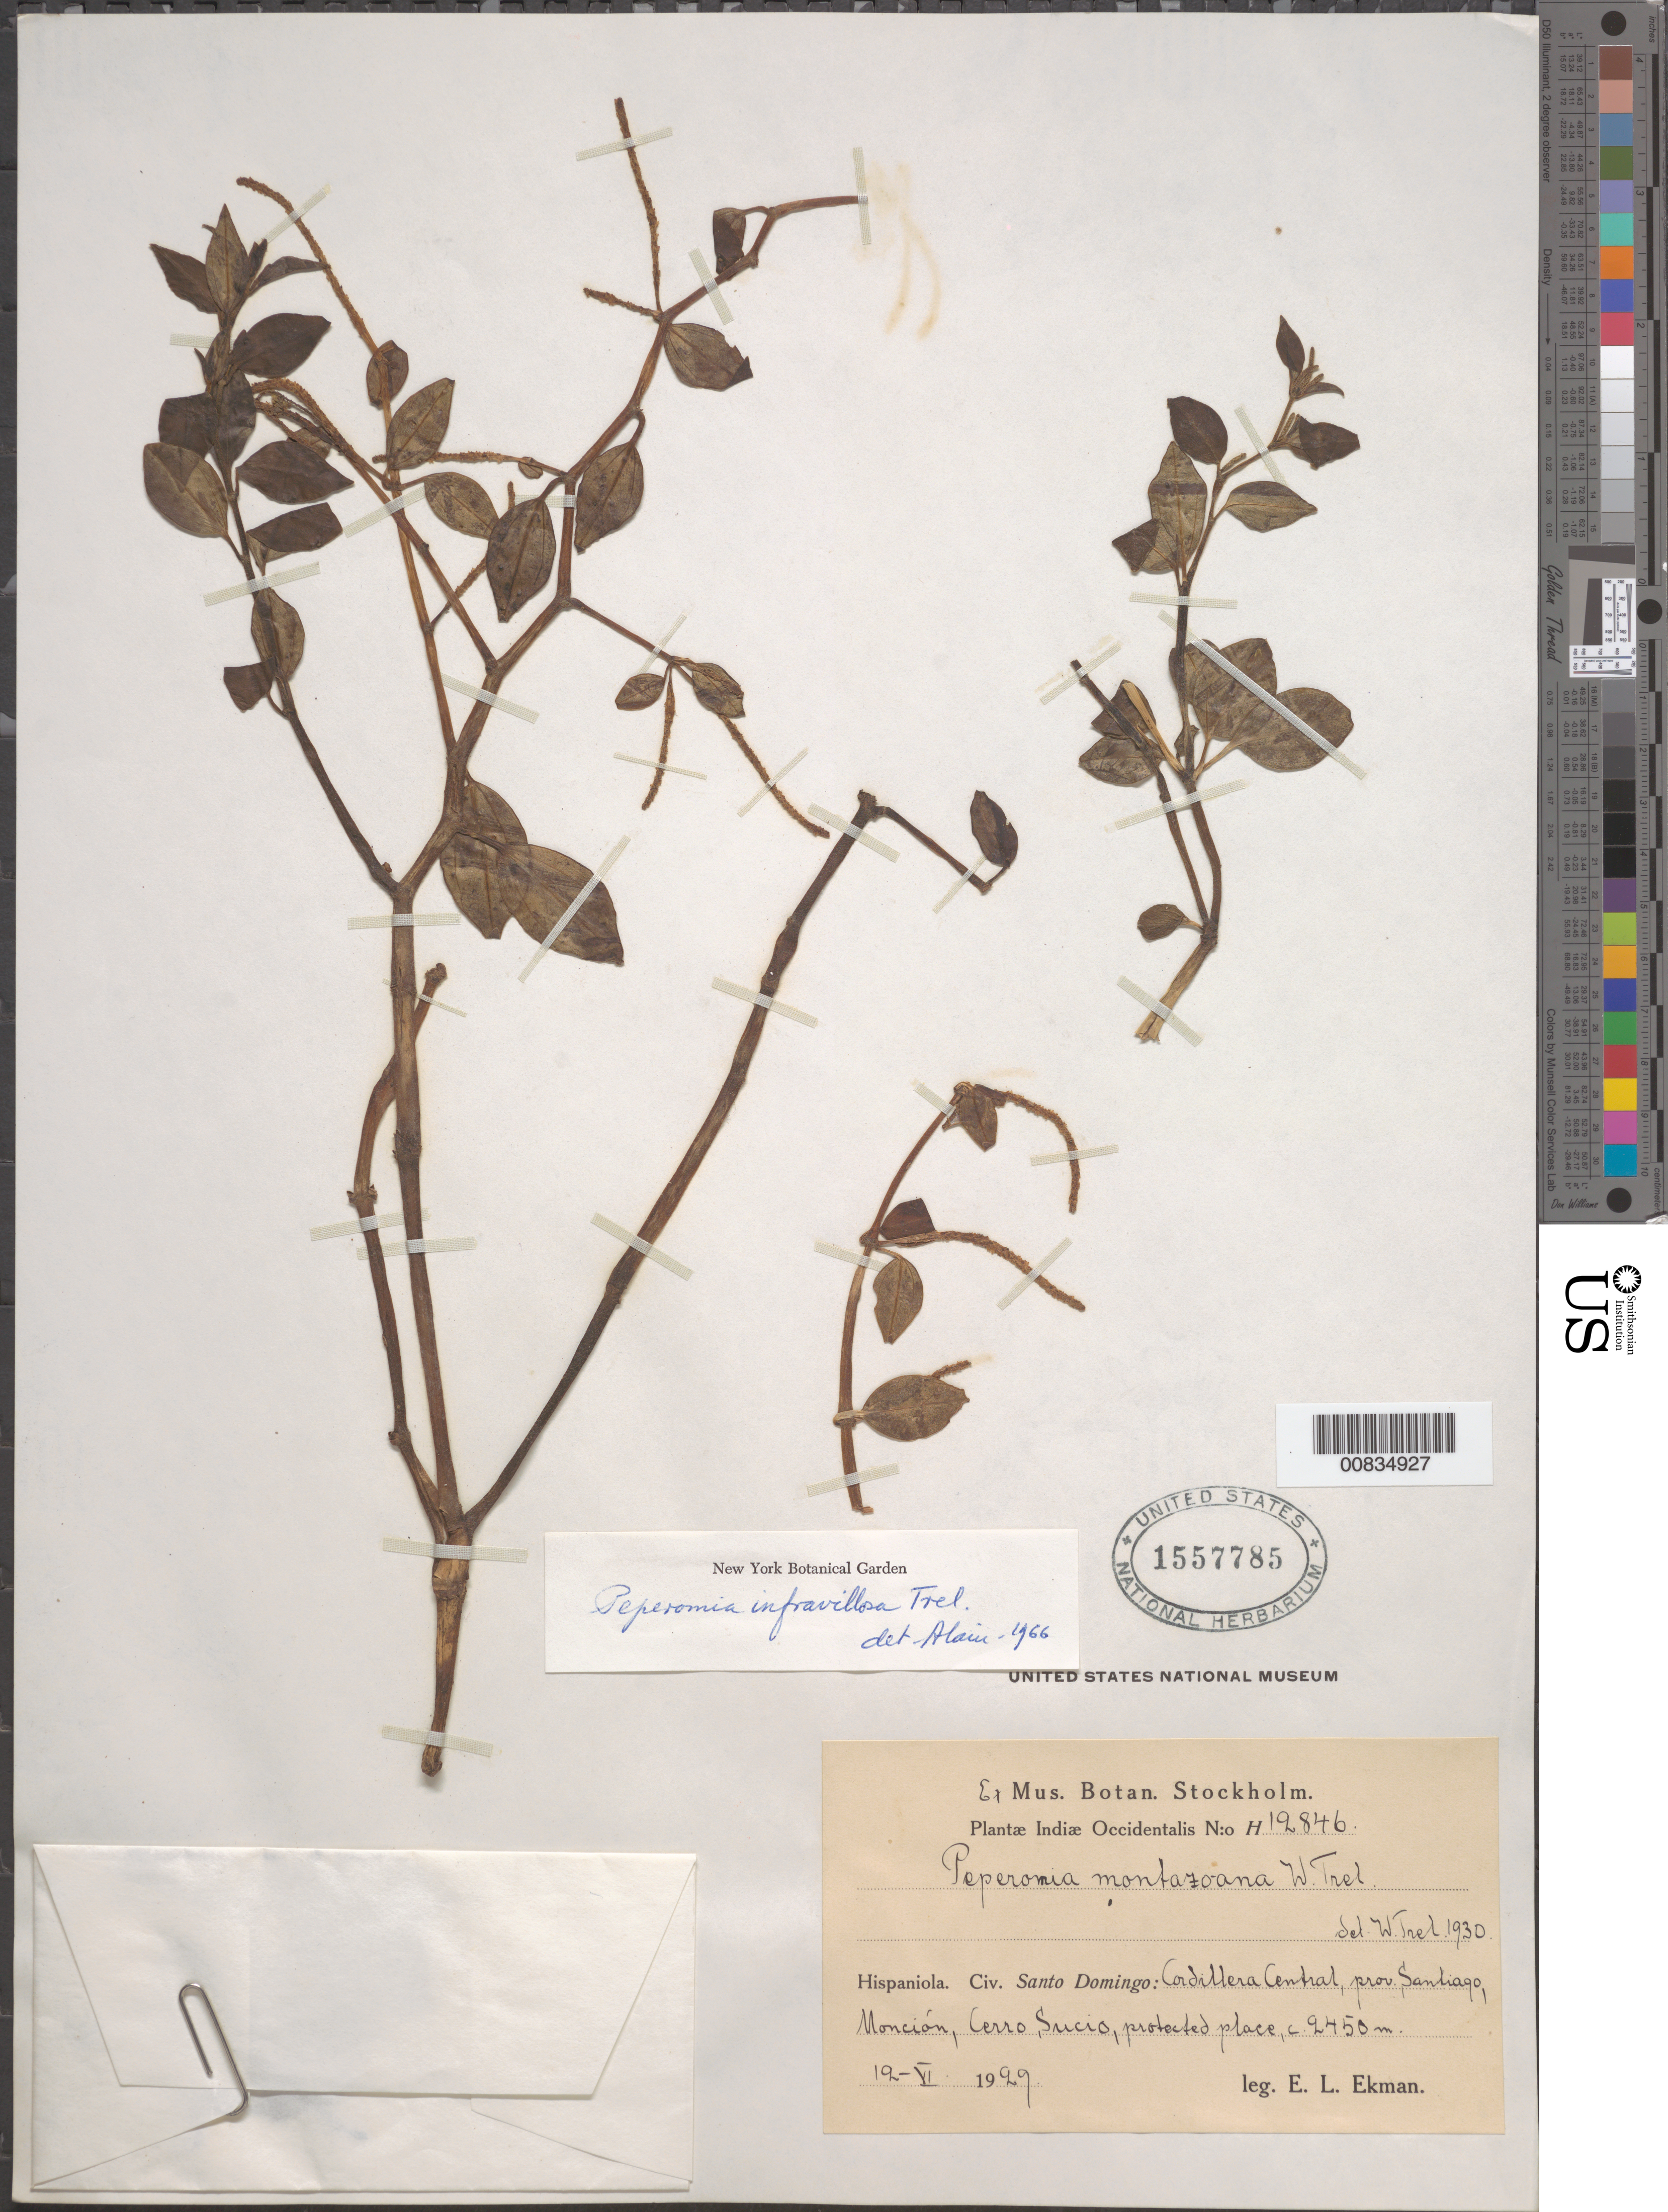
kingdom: Plantae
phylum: Tracheophyta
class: Magnoliopsida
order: Piperales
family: Piperaceae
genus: Peperomia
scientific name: Peperomia infravillosa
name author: Trel.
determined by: Liogier, Alain H.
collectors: E. L. Ekman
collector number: H 12846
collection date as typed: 12 Jun 1929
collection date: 1929-06-12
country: Dominican Republic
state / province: Santiago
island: Hispaniola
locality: Cordillera Central, Monción, Cerro Sucio.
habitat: Protected place.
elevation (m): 2450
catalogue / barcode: US 1557785